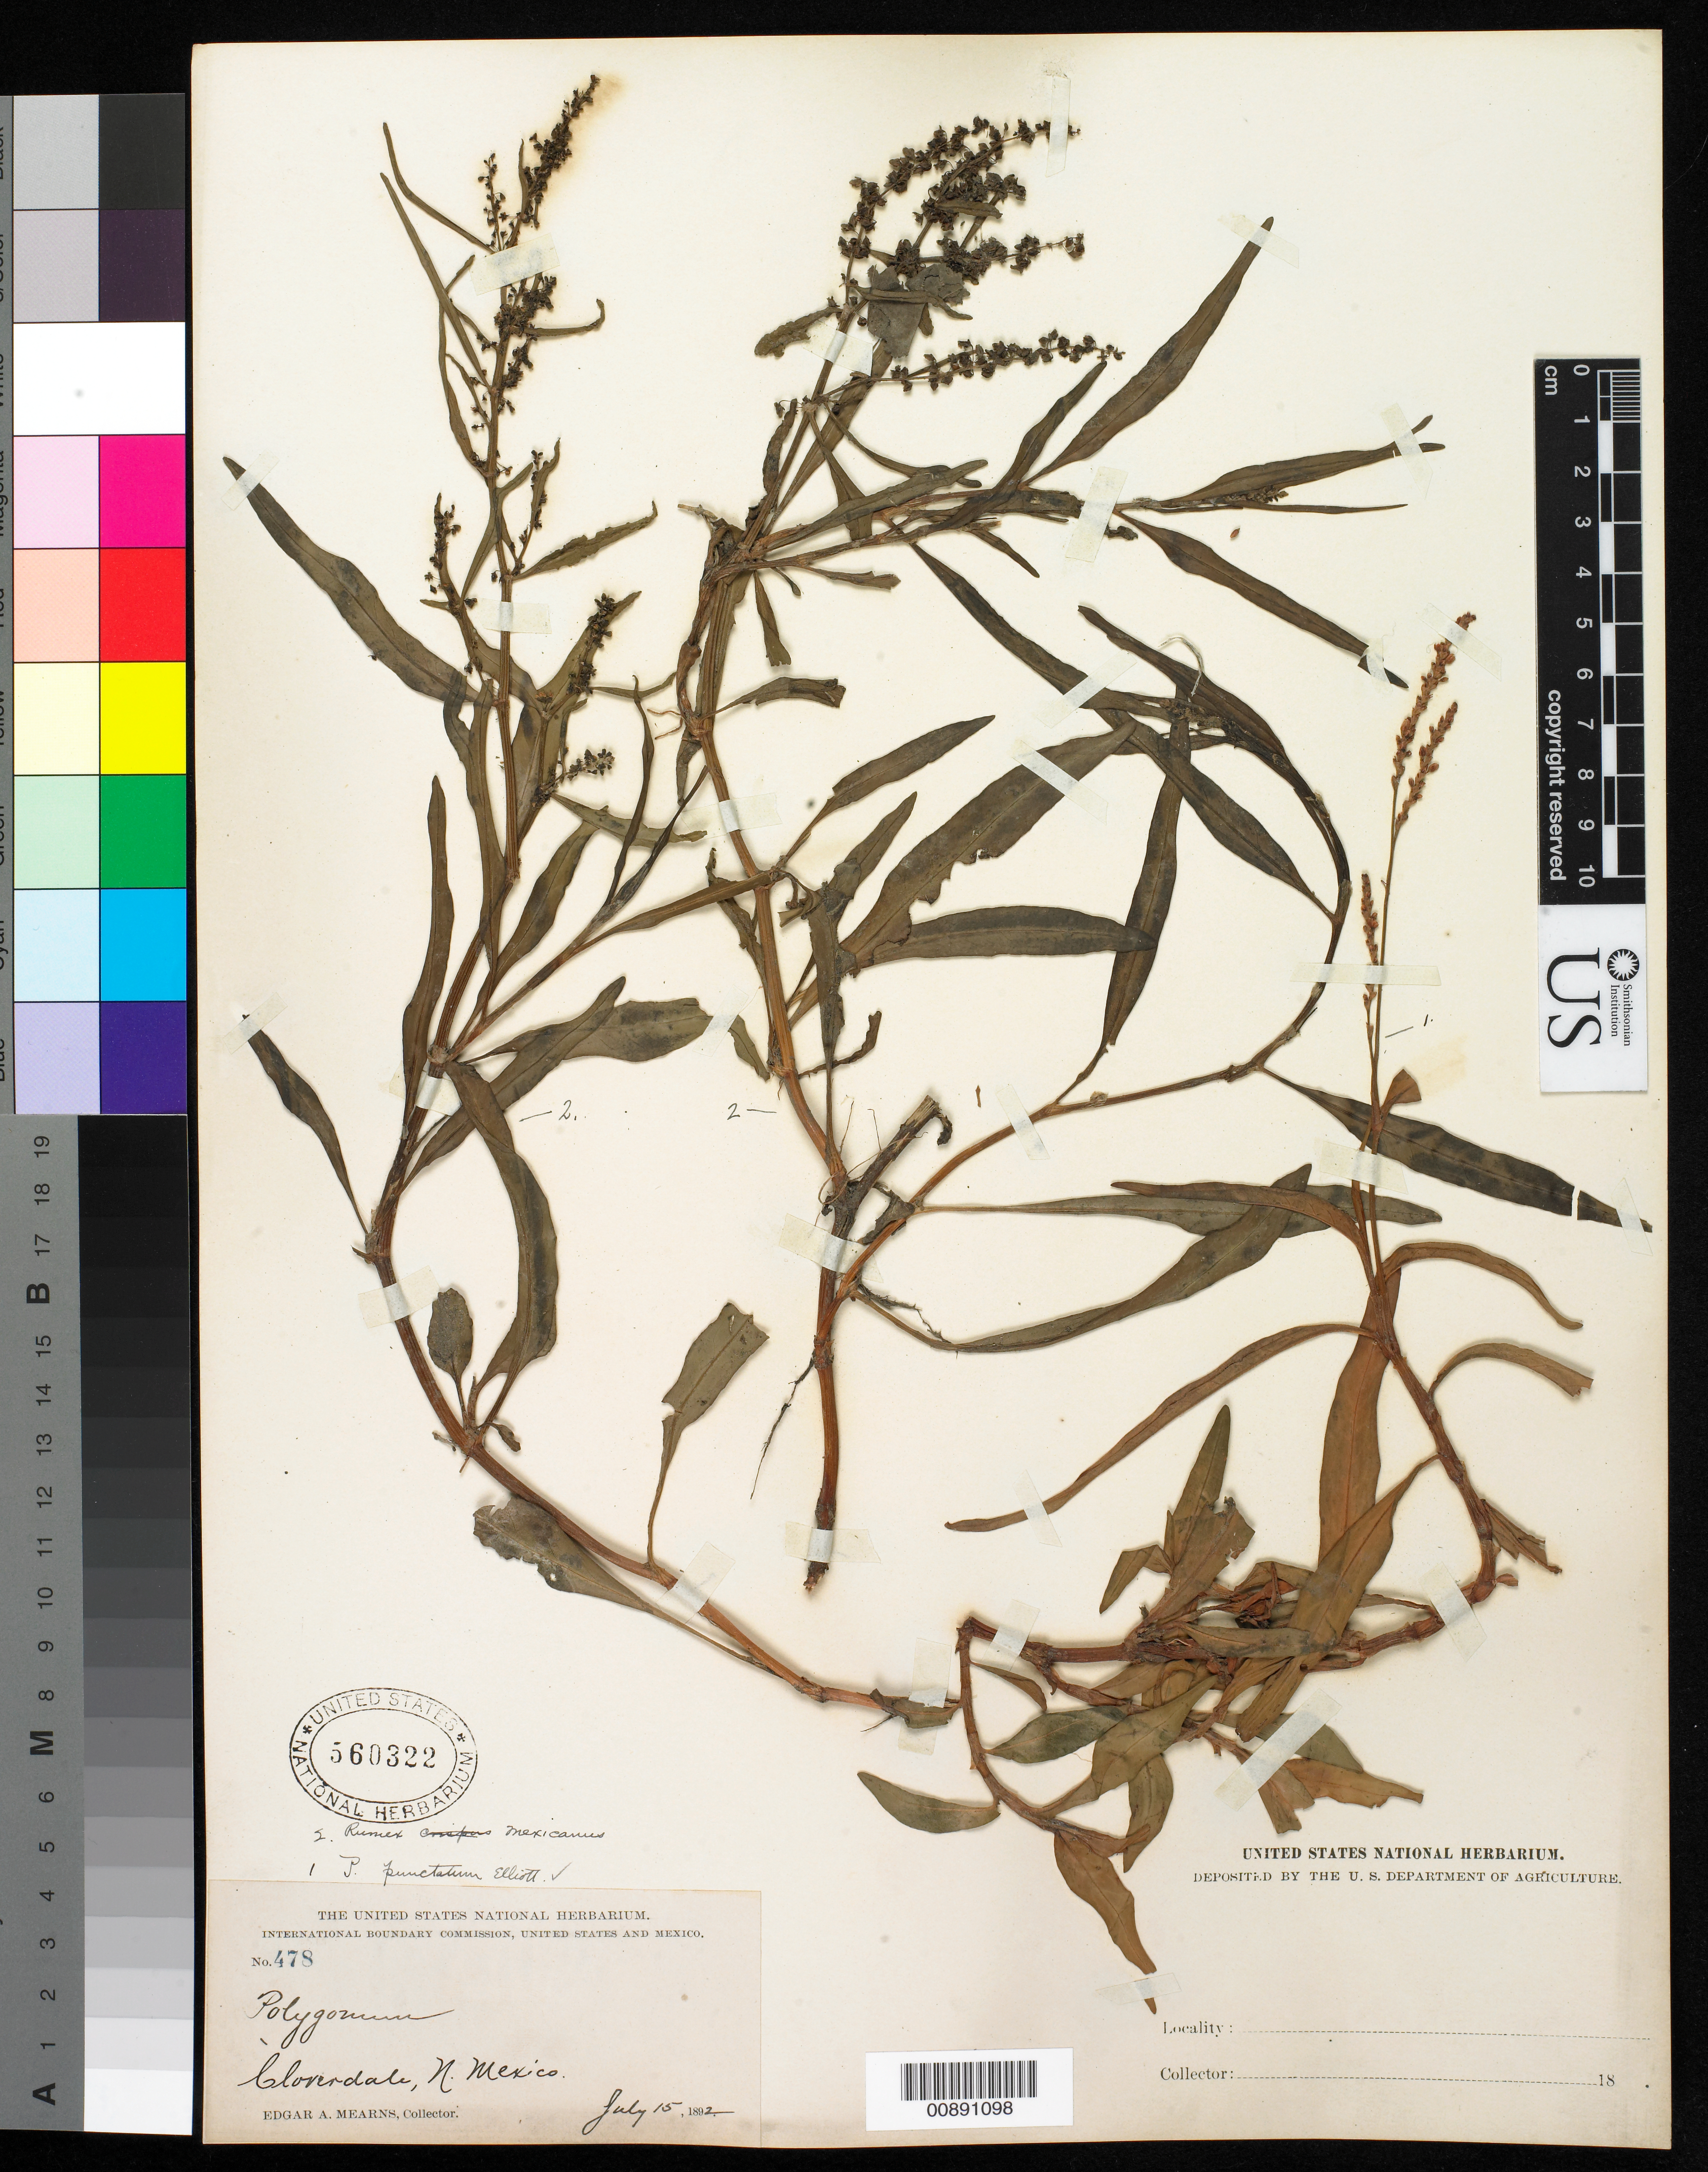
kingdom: Plantae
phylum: Tracheophyta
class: Magnoliopsida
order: Caryophyllales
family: Polygonaceae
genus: Rumex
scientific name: Rumex sp.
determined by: Atha, D. E.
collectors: E. A. Mearns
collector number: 478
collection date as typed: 15 Jul 1892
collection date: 1892-07-15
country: United States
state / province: New Mexico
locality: Cloverdale, New Mexico.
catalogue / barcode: US 560322